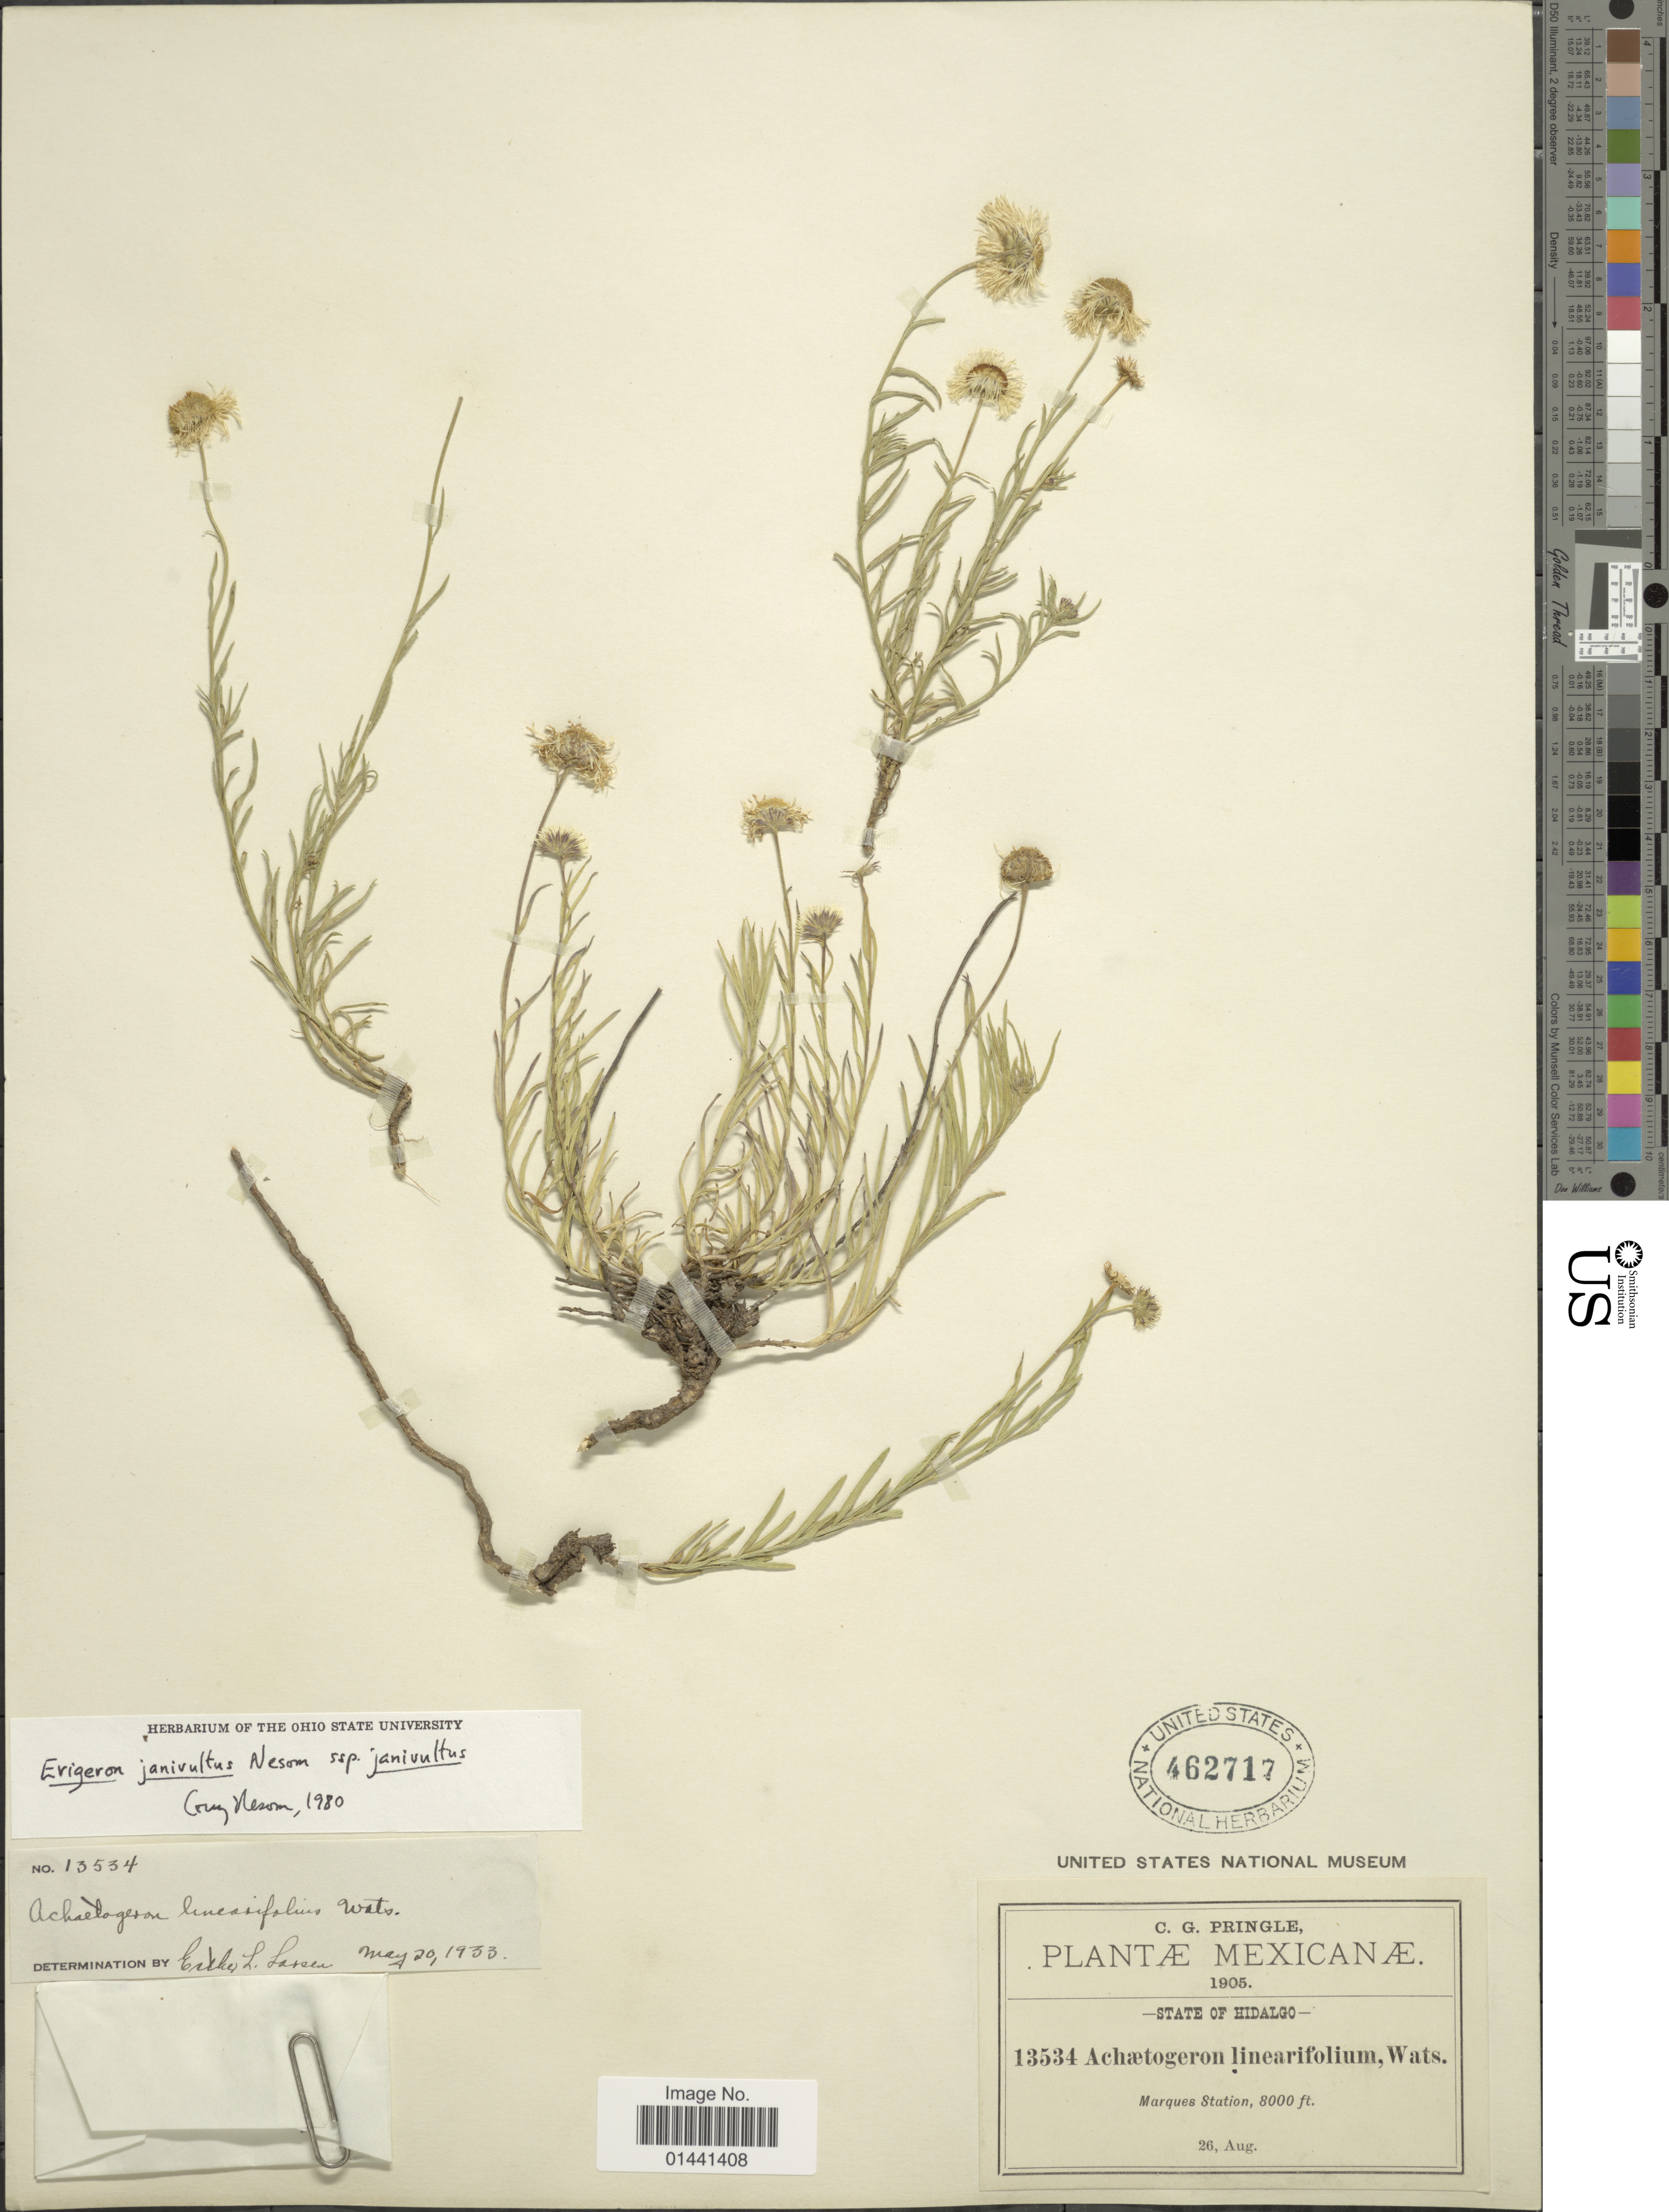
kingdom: Plantae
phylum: Tracheophyta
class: Magnoliopsida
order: Asterales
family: Asteraceae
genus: Erigeron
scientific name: Erigeron janivultus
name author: G.L. Nesom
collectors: C. G. Pringle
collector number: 13534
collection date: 1905-08-26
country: Mexico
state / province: Hidalgo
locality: Marques Station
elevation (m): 2438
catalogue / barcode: US 462717